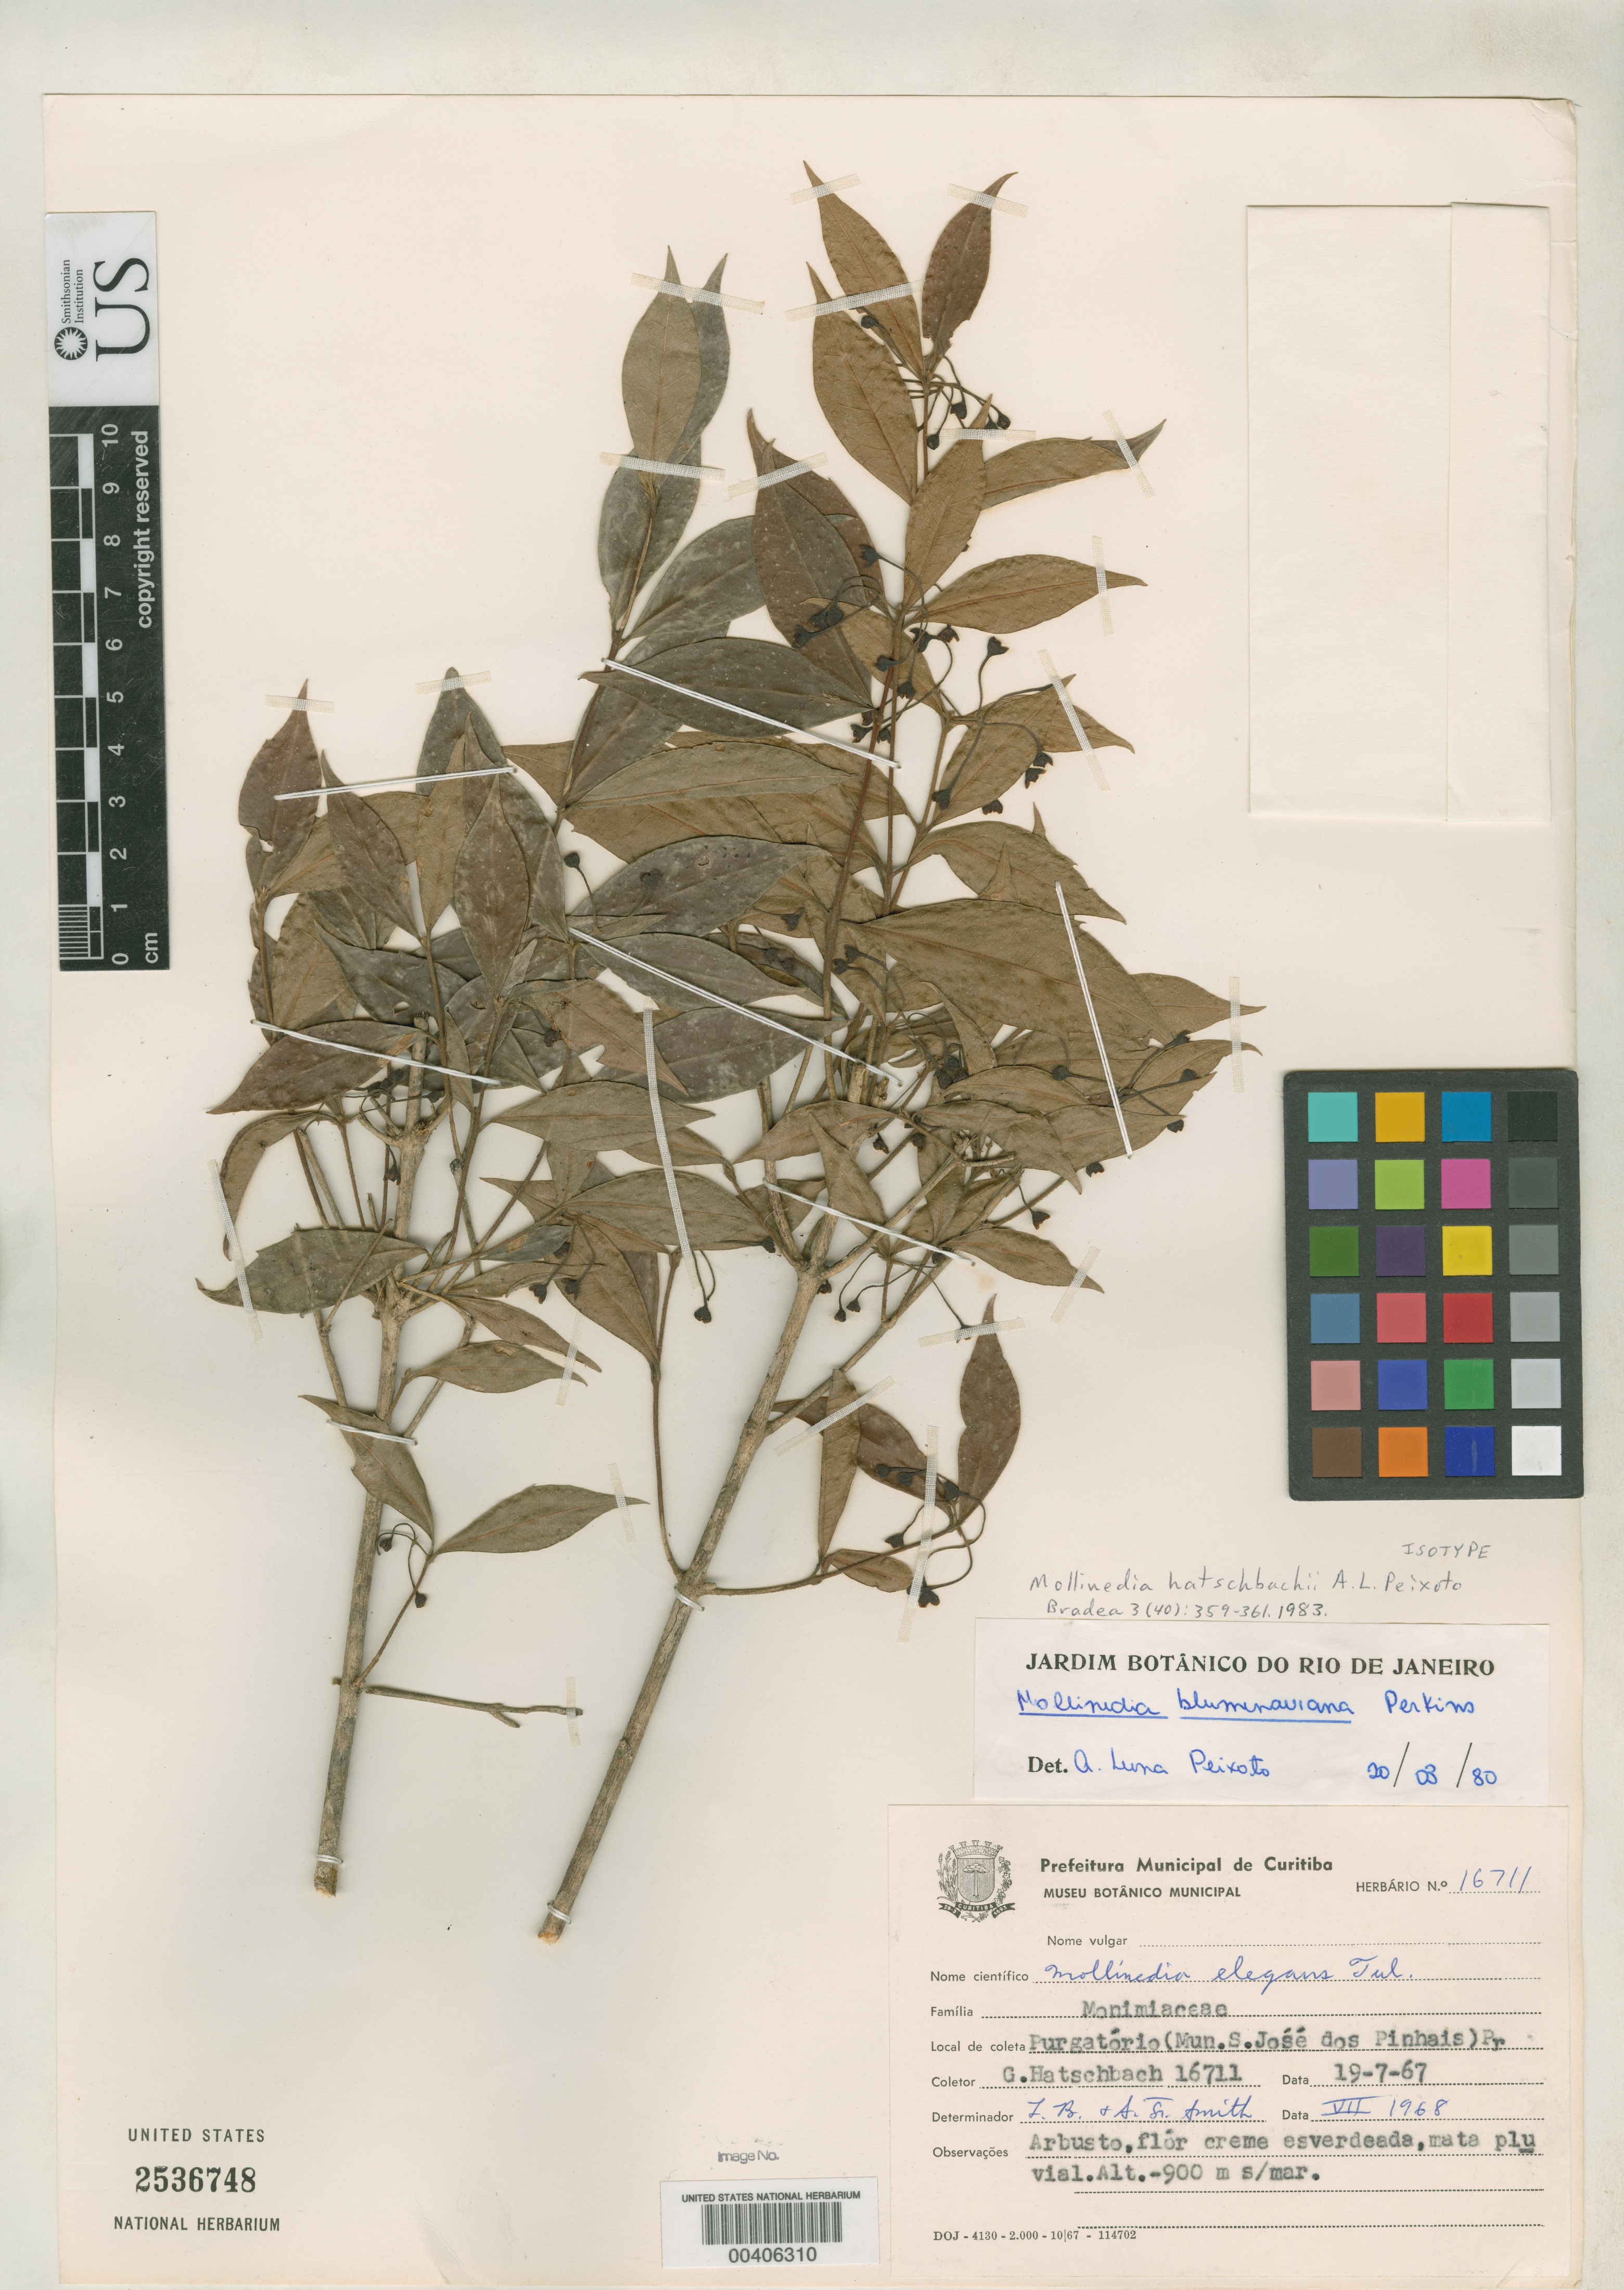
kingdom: Plantae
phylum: Tracheophyta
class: Magnoliopsida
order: Laurales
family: Monimiaceae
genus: Mollinedia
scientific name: Mollinedia hatschbachii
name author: Peixoto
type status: Isotype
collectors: G. Hatschbach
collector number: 16711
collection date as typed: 19 Jul 1967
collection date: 1967-07-19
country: Brazil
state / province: Rio de Janeiro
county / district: San Jose dos Pinhais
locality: Purgatorio.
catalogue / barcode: US 2536748